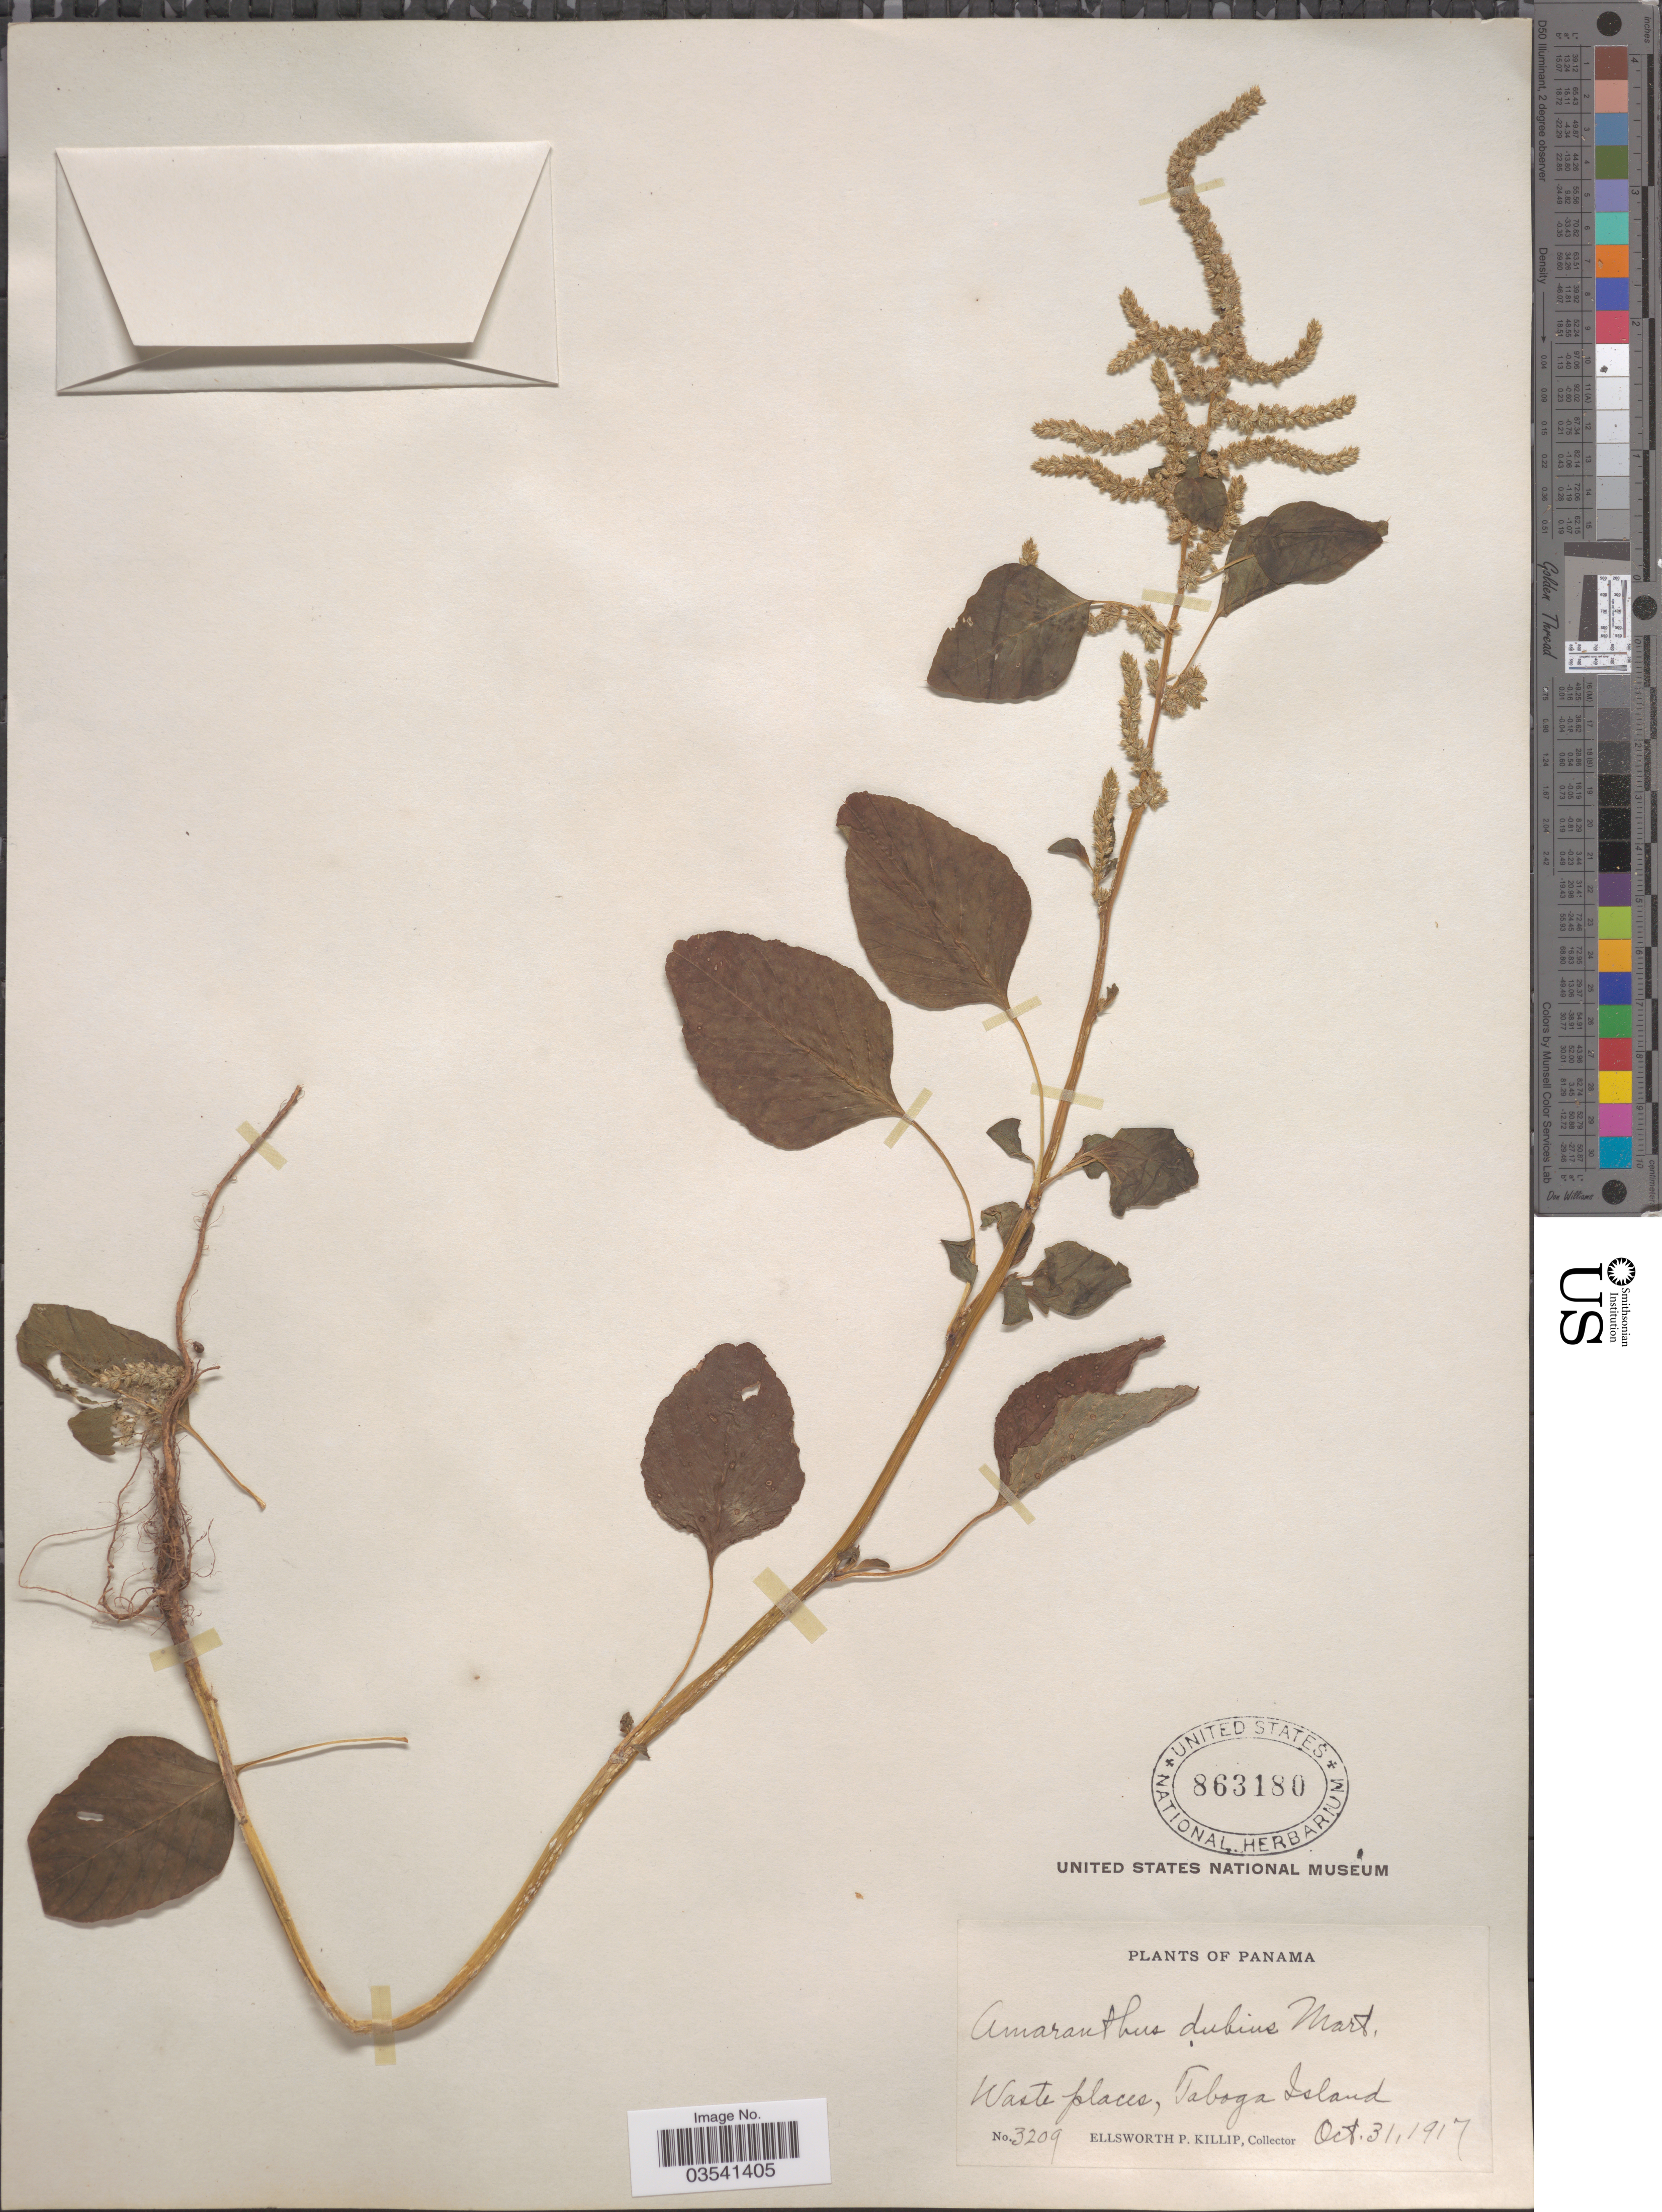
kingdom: Plantae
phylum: Tracheophyta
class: Magnoliopsida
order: Caryophyllales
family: Amaranthaceae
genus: Amaranthus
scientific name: Amaranthus dubius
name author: Mart. ex Thell.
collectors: E. P. Killip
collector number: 3209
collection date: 1917-10-31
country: Panama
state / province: Panamá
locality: Taboga Island.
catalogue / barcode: US 863180